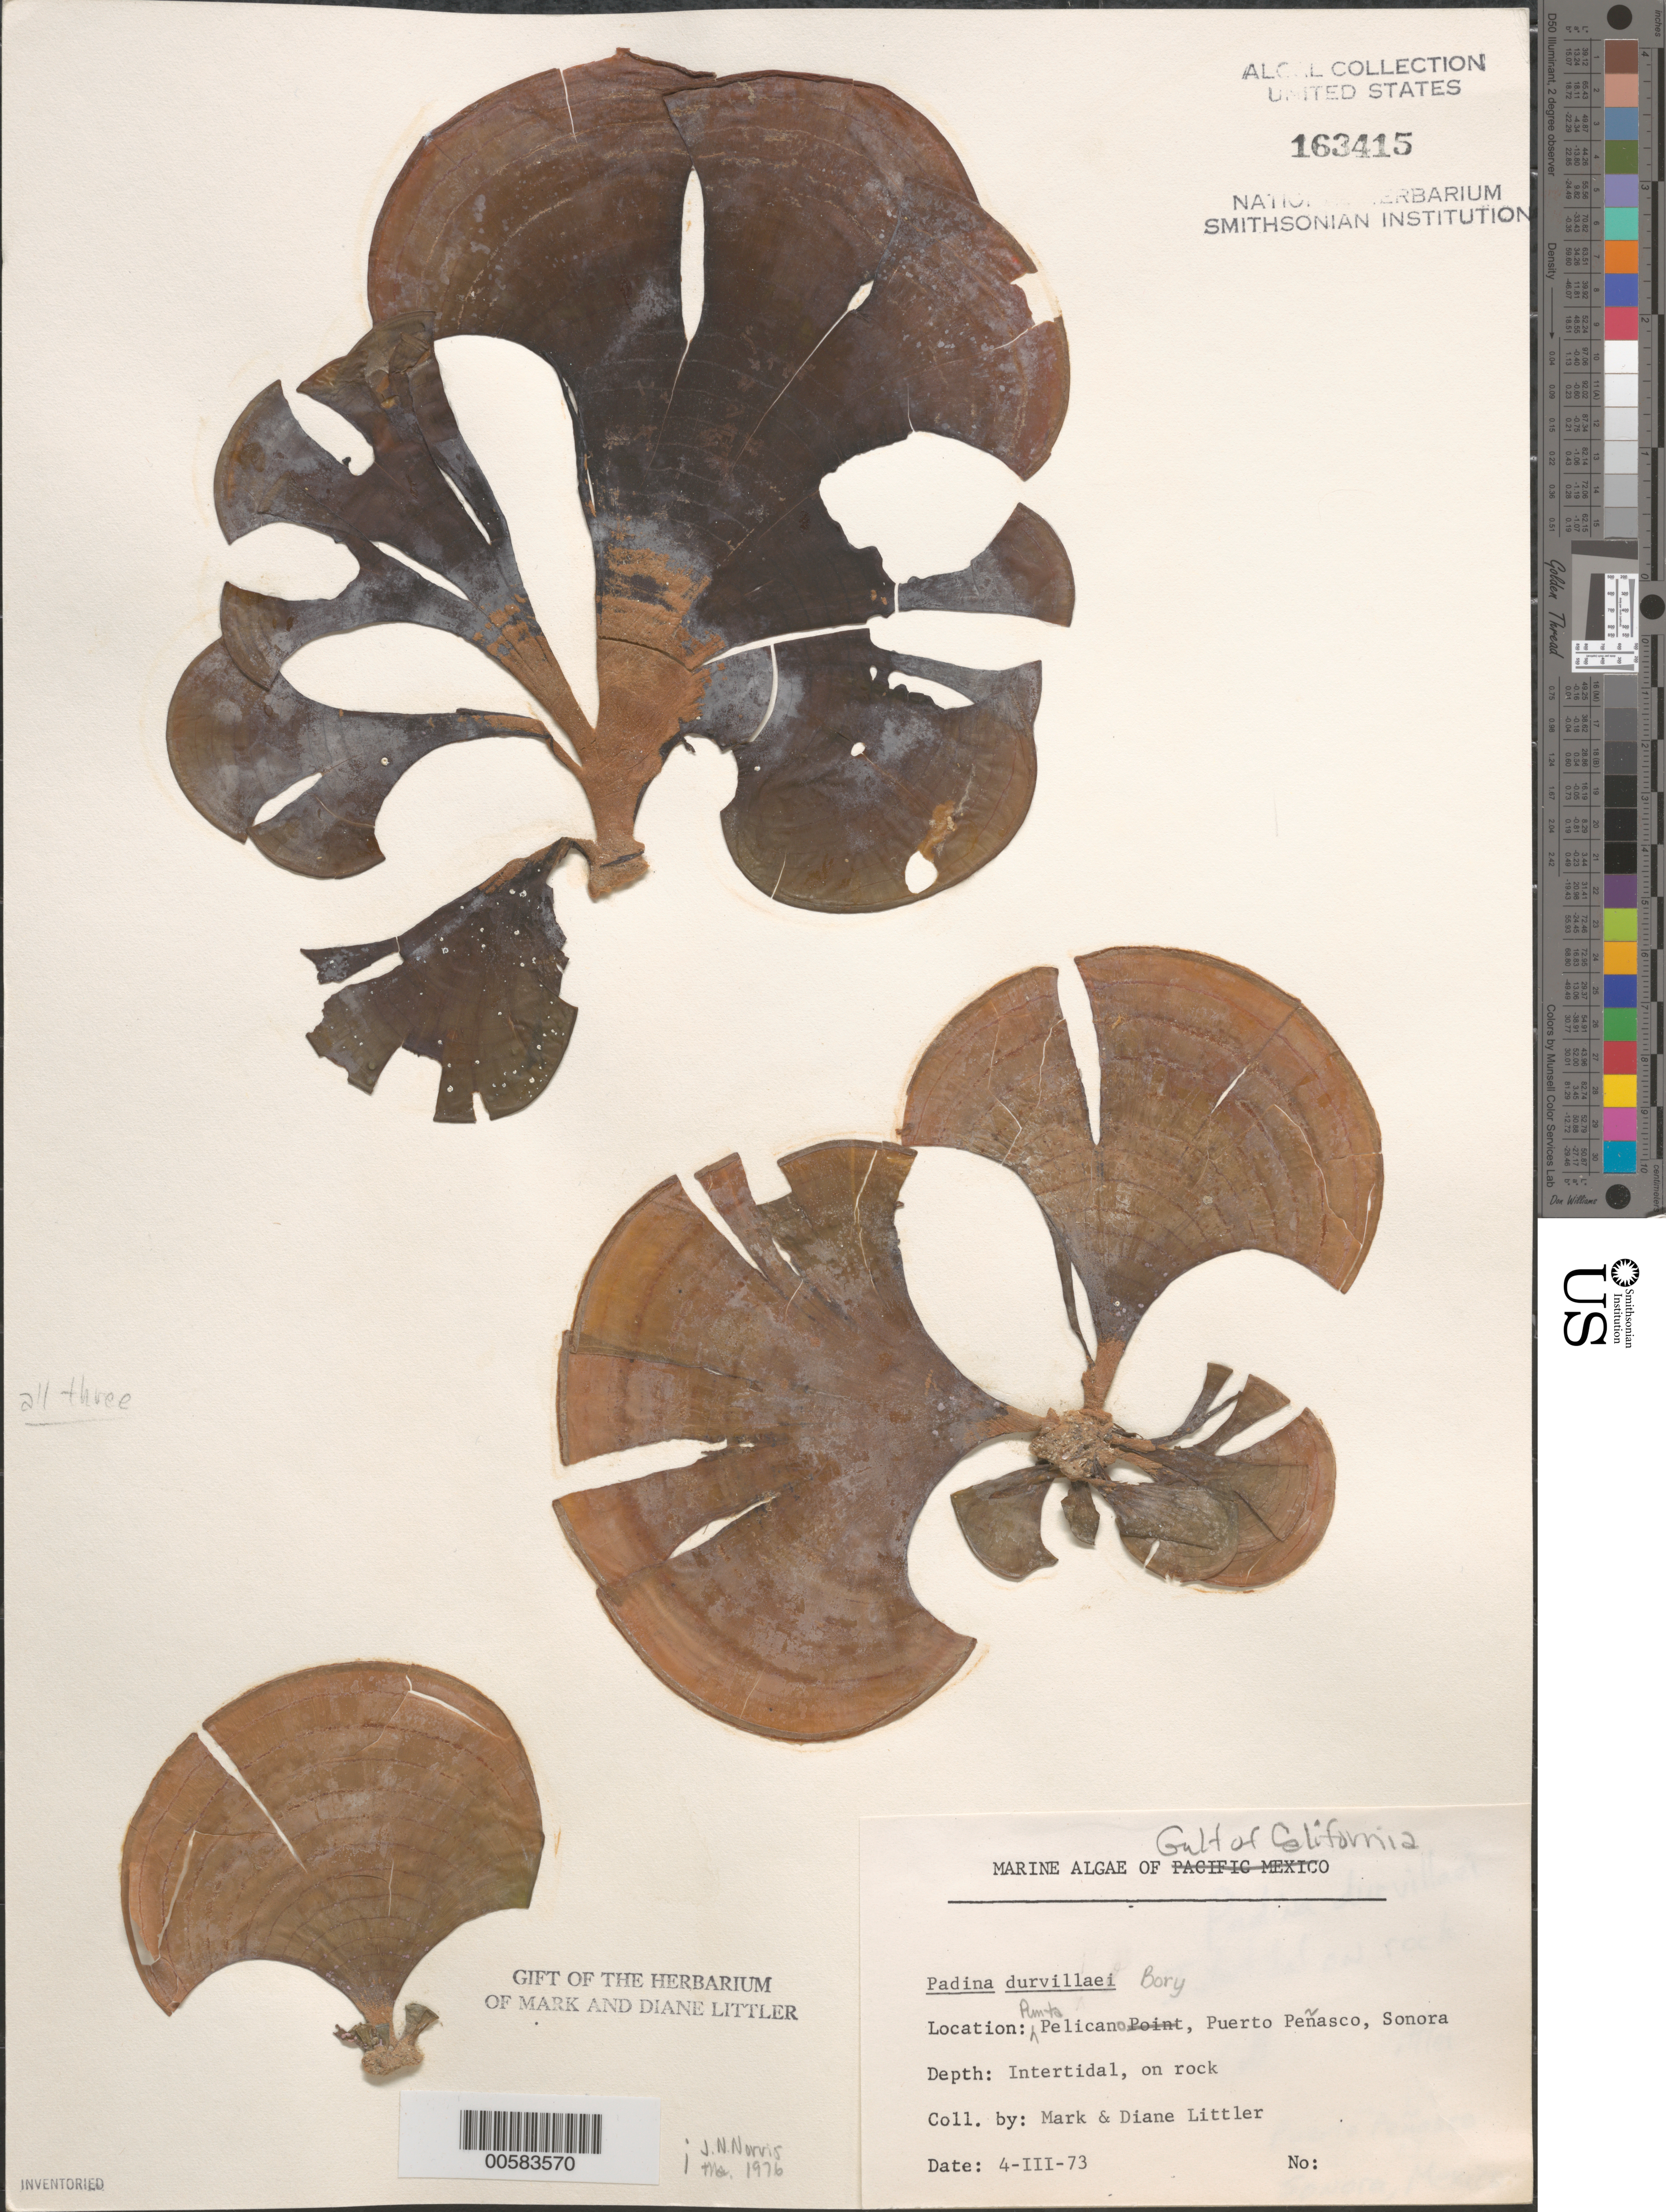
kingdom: Chromista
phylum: Ochrophyta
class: Phaeophyceae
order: Dictyotales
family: Dictyotaceae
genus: Padina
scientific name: Padina durvillaei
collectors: M. M. Littler & D. S. Littler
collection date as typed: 04 Mar 1973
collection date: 1973-03-04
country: Mexico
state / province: Sonora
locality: Punta Pelicano, Puerto Penasco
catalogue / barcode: US 163415